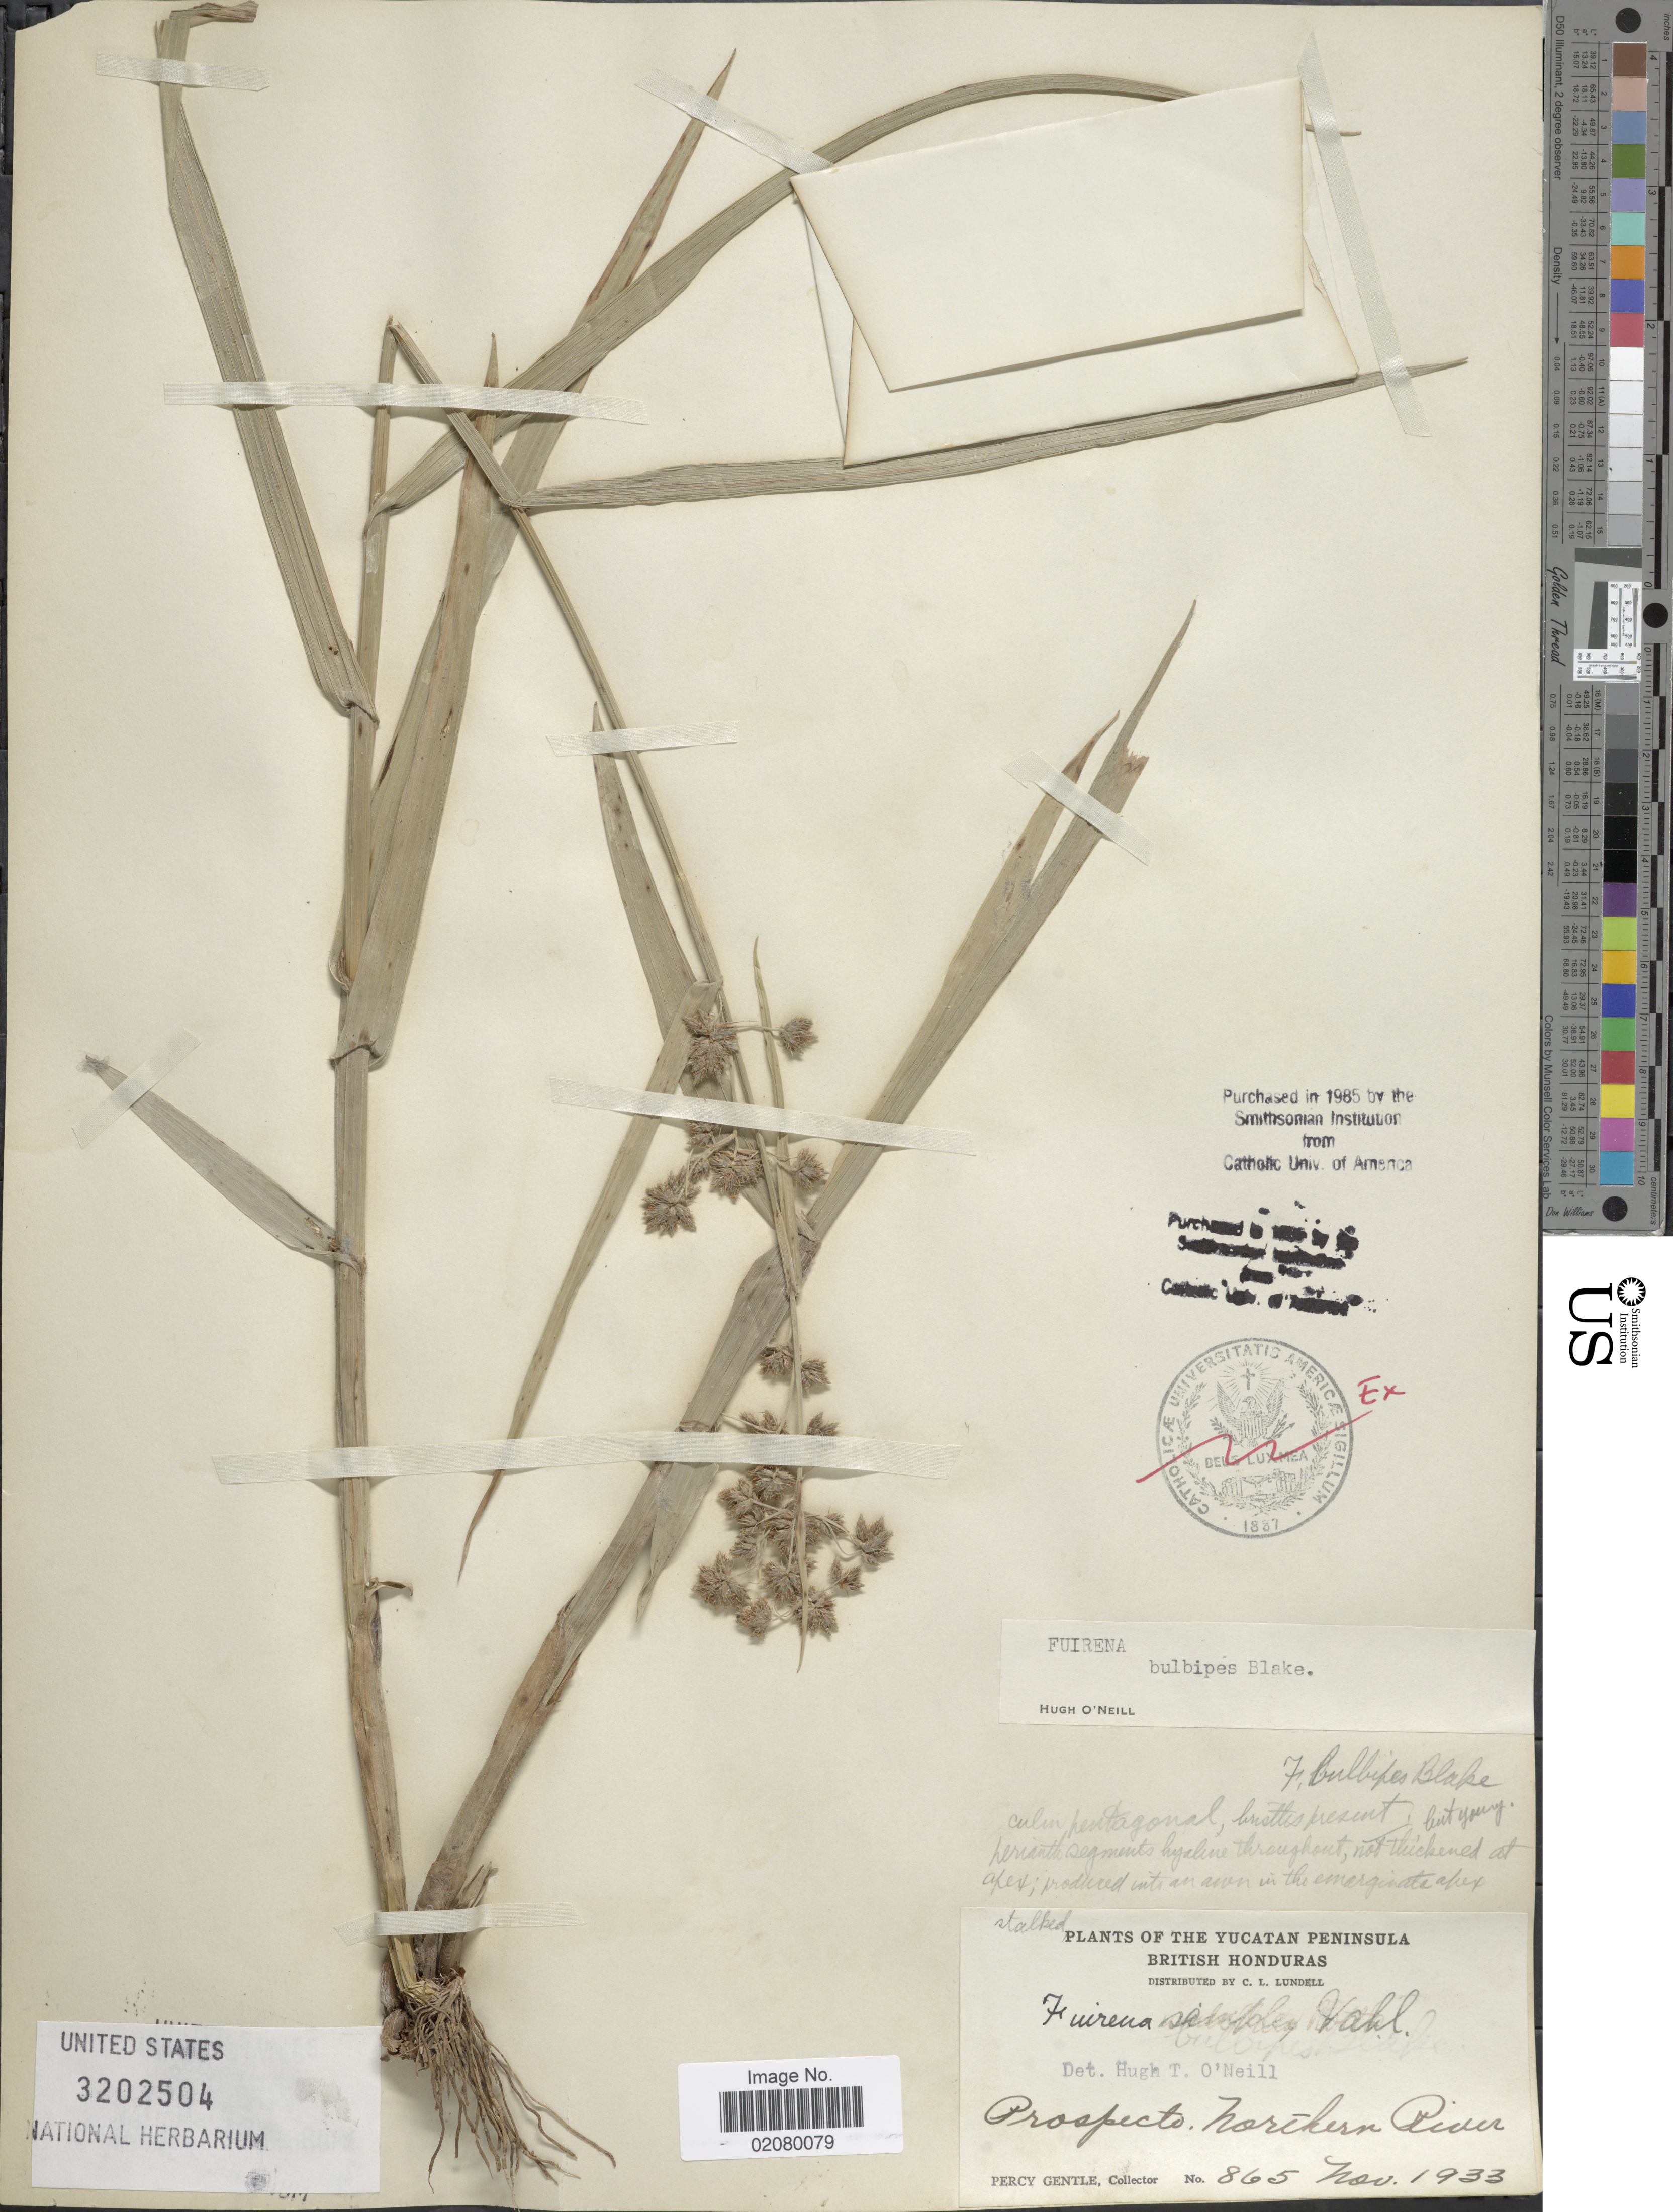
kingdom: Plantae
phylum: Tracheophyta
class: Liliopsida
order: Poales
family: Cyperaceae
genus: Fuirena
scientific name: Fuirena camptotricha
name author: C. Wright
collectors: P. H. Gentle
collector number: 865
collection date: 1933-11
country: Belize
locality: Yucatan Peninsula, British Honduras. Prospecto, Northern River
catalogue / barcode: US 3202504